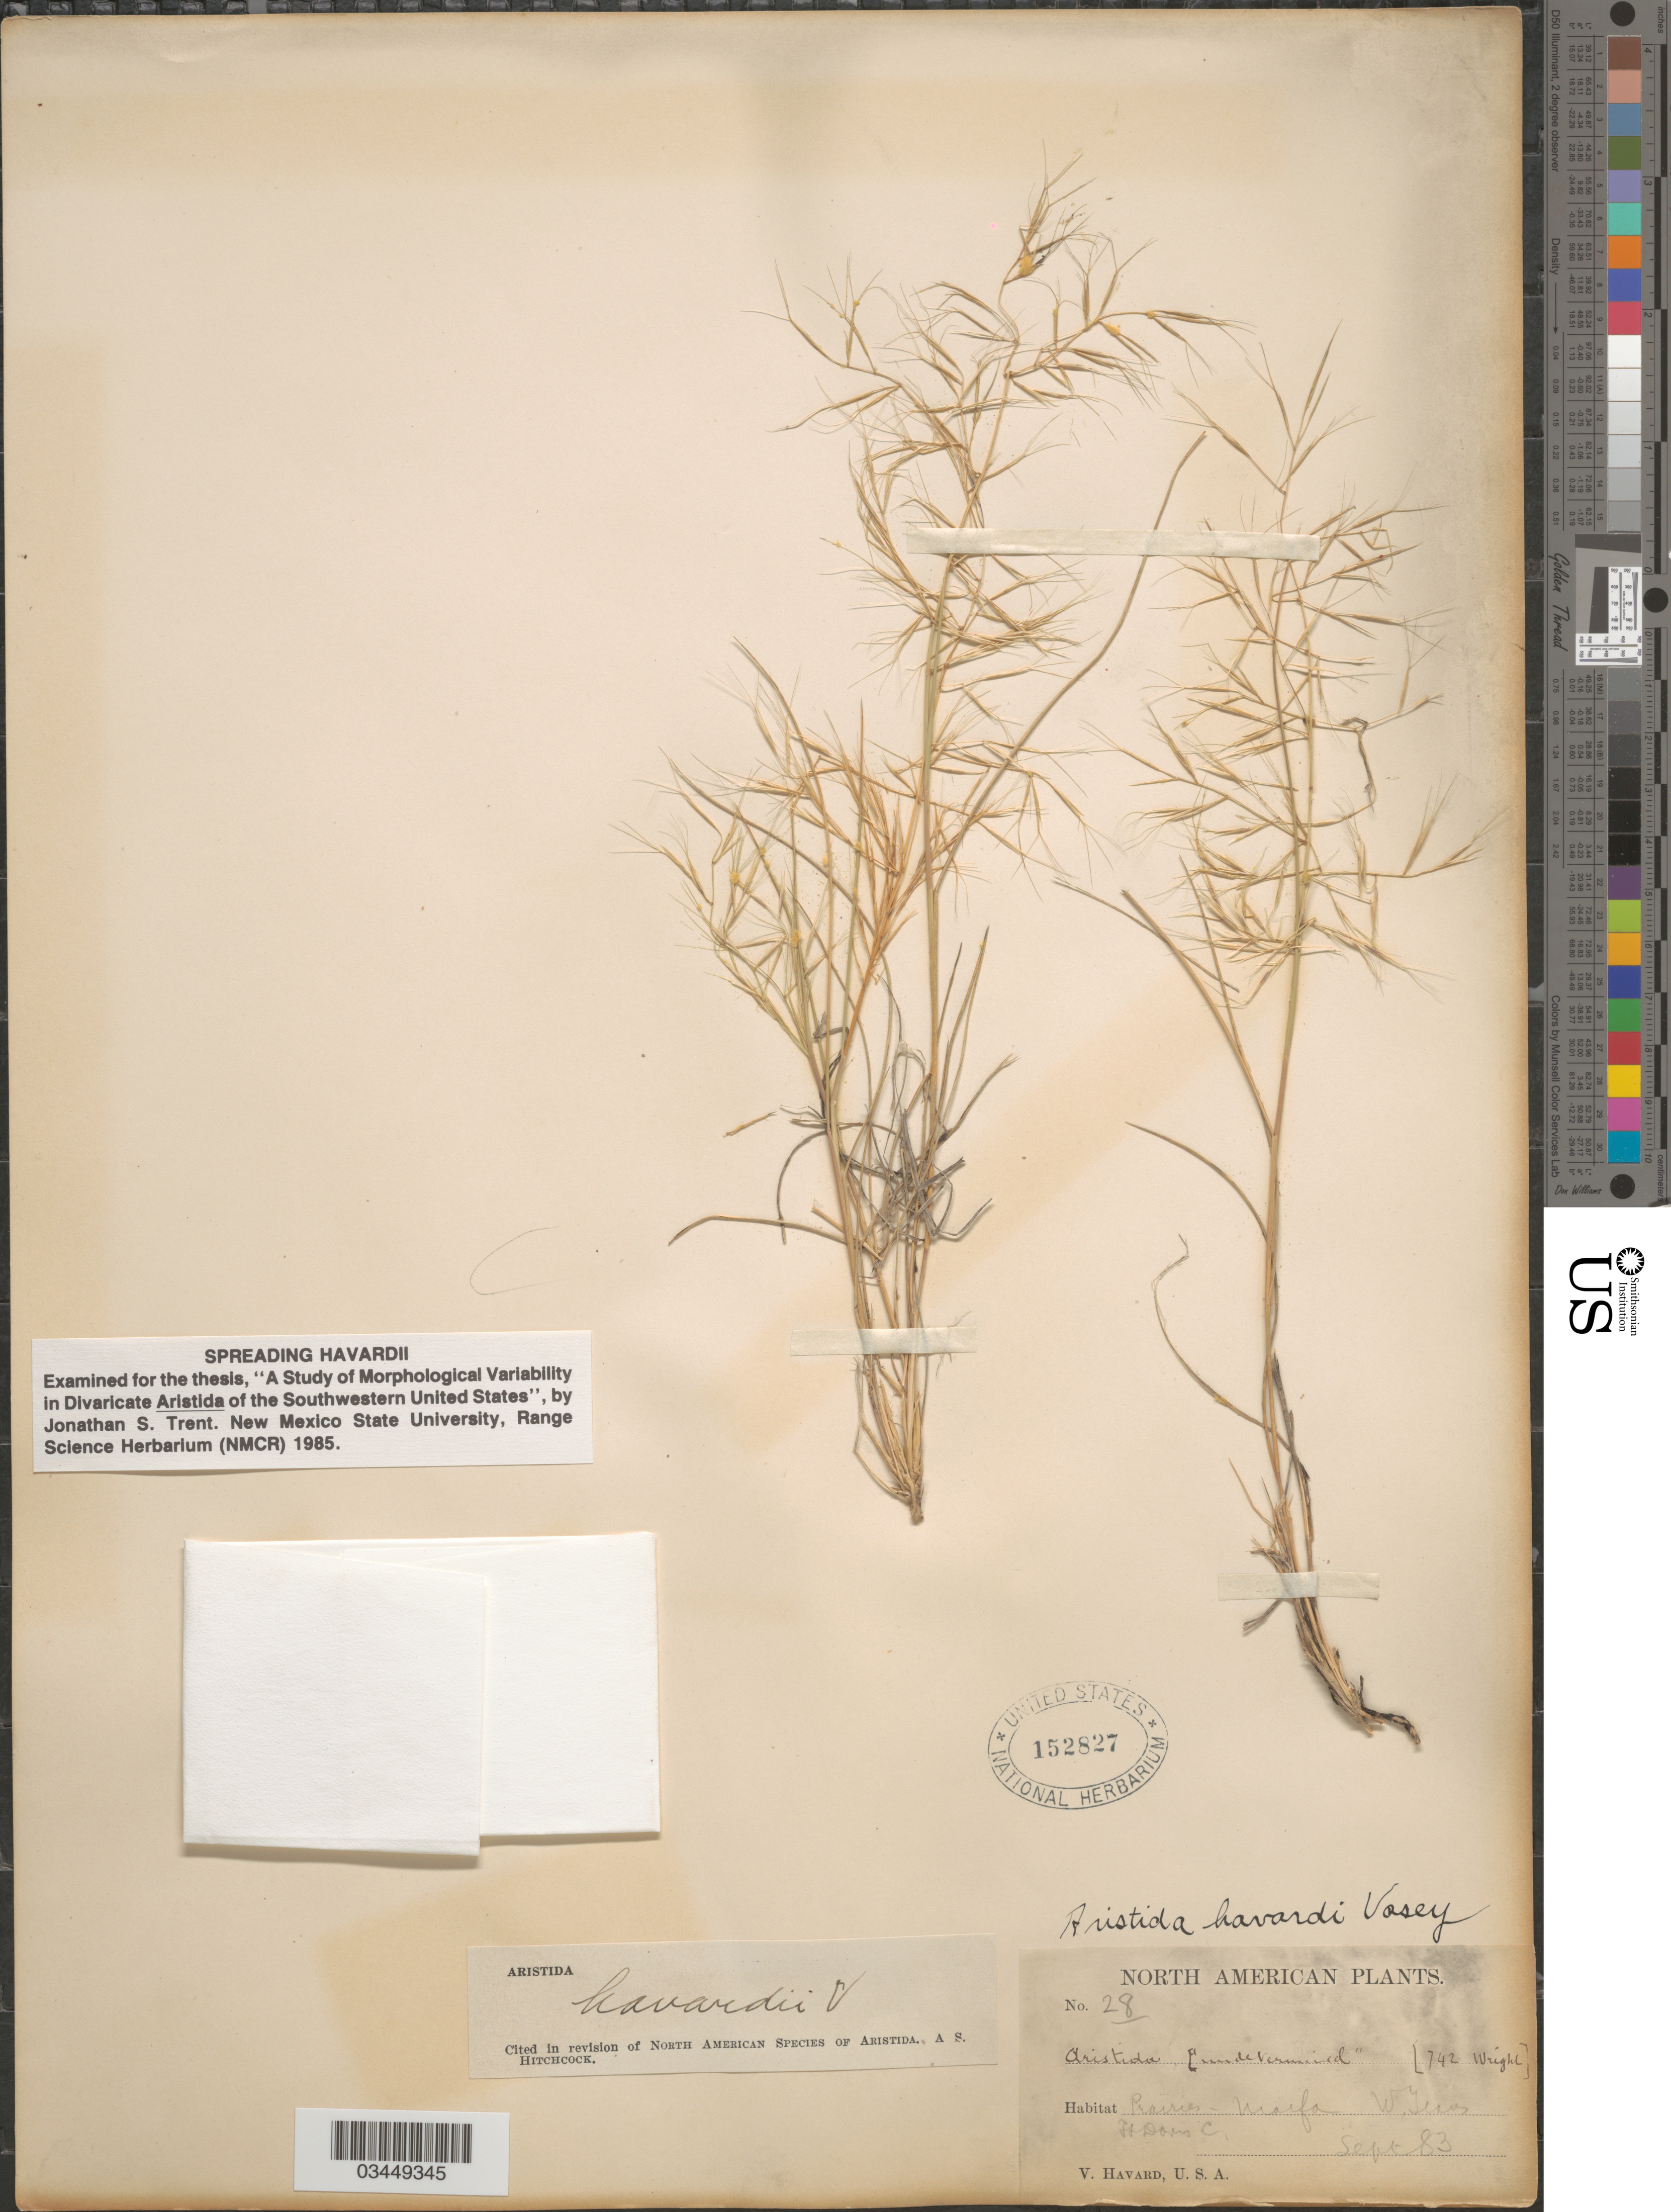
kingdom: Plantae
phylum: Tracheophyta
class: Liliopsida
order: Poales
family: Poaceae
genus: Aristida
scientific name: Aristida havardii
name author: Vasey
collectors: Wright, --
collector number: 742/28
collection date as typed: Transcribed d/m/y: /9/83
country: United States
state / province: Texas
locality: North American. Prairies - Marfa W. Texas. Ft. Davis Co.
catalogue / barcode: US 152827